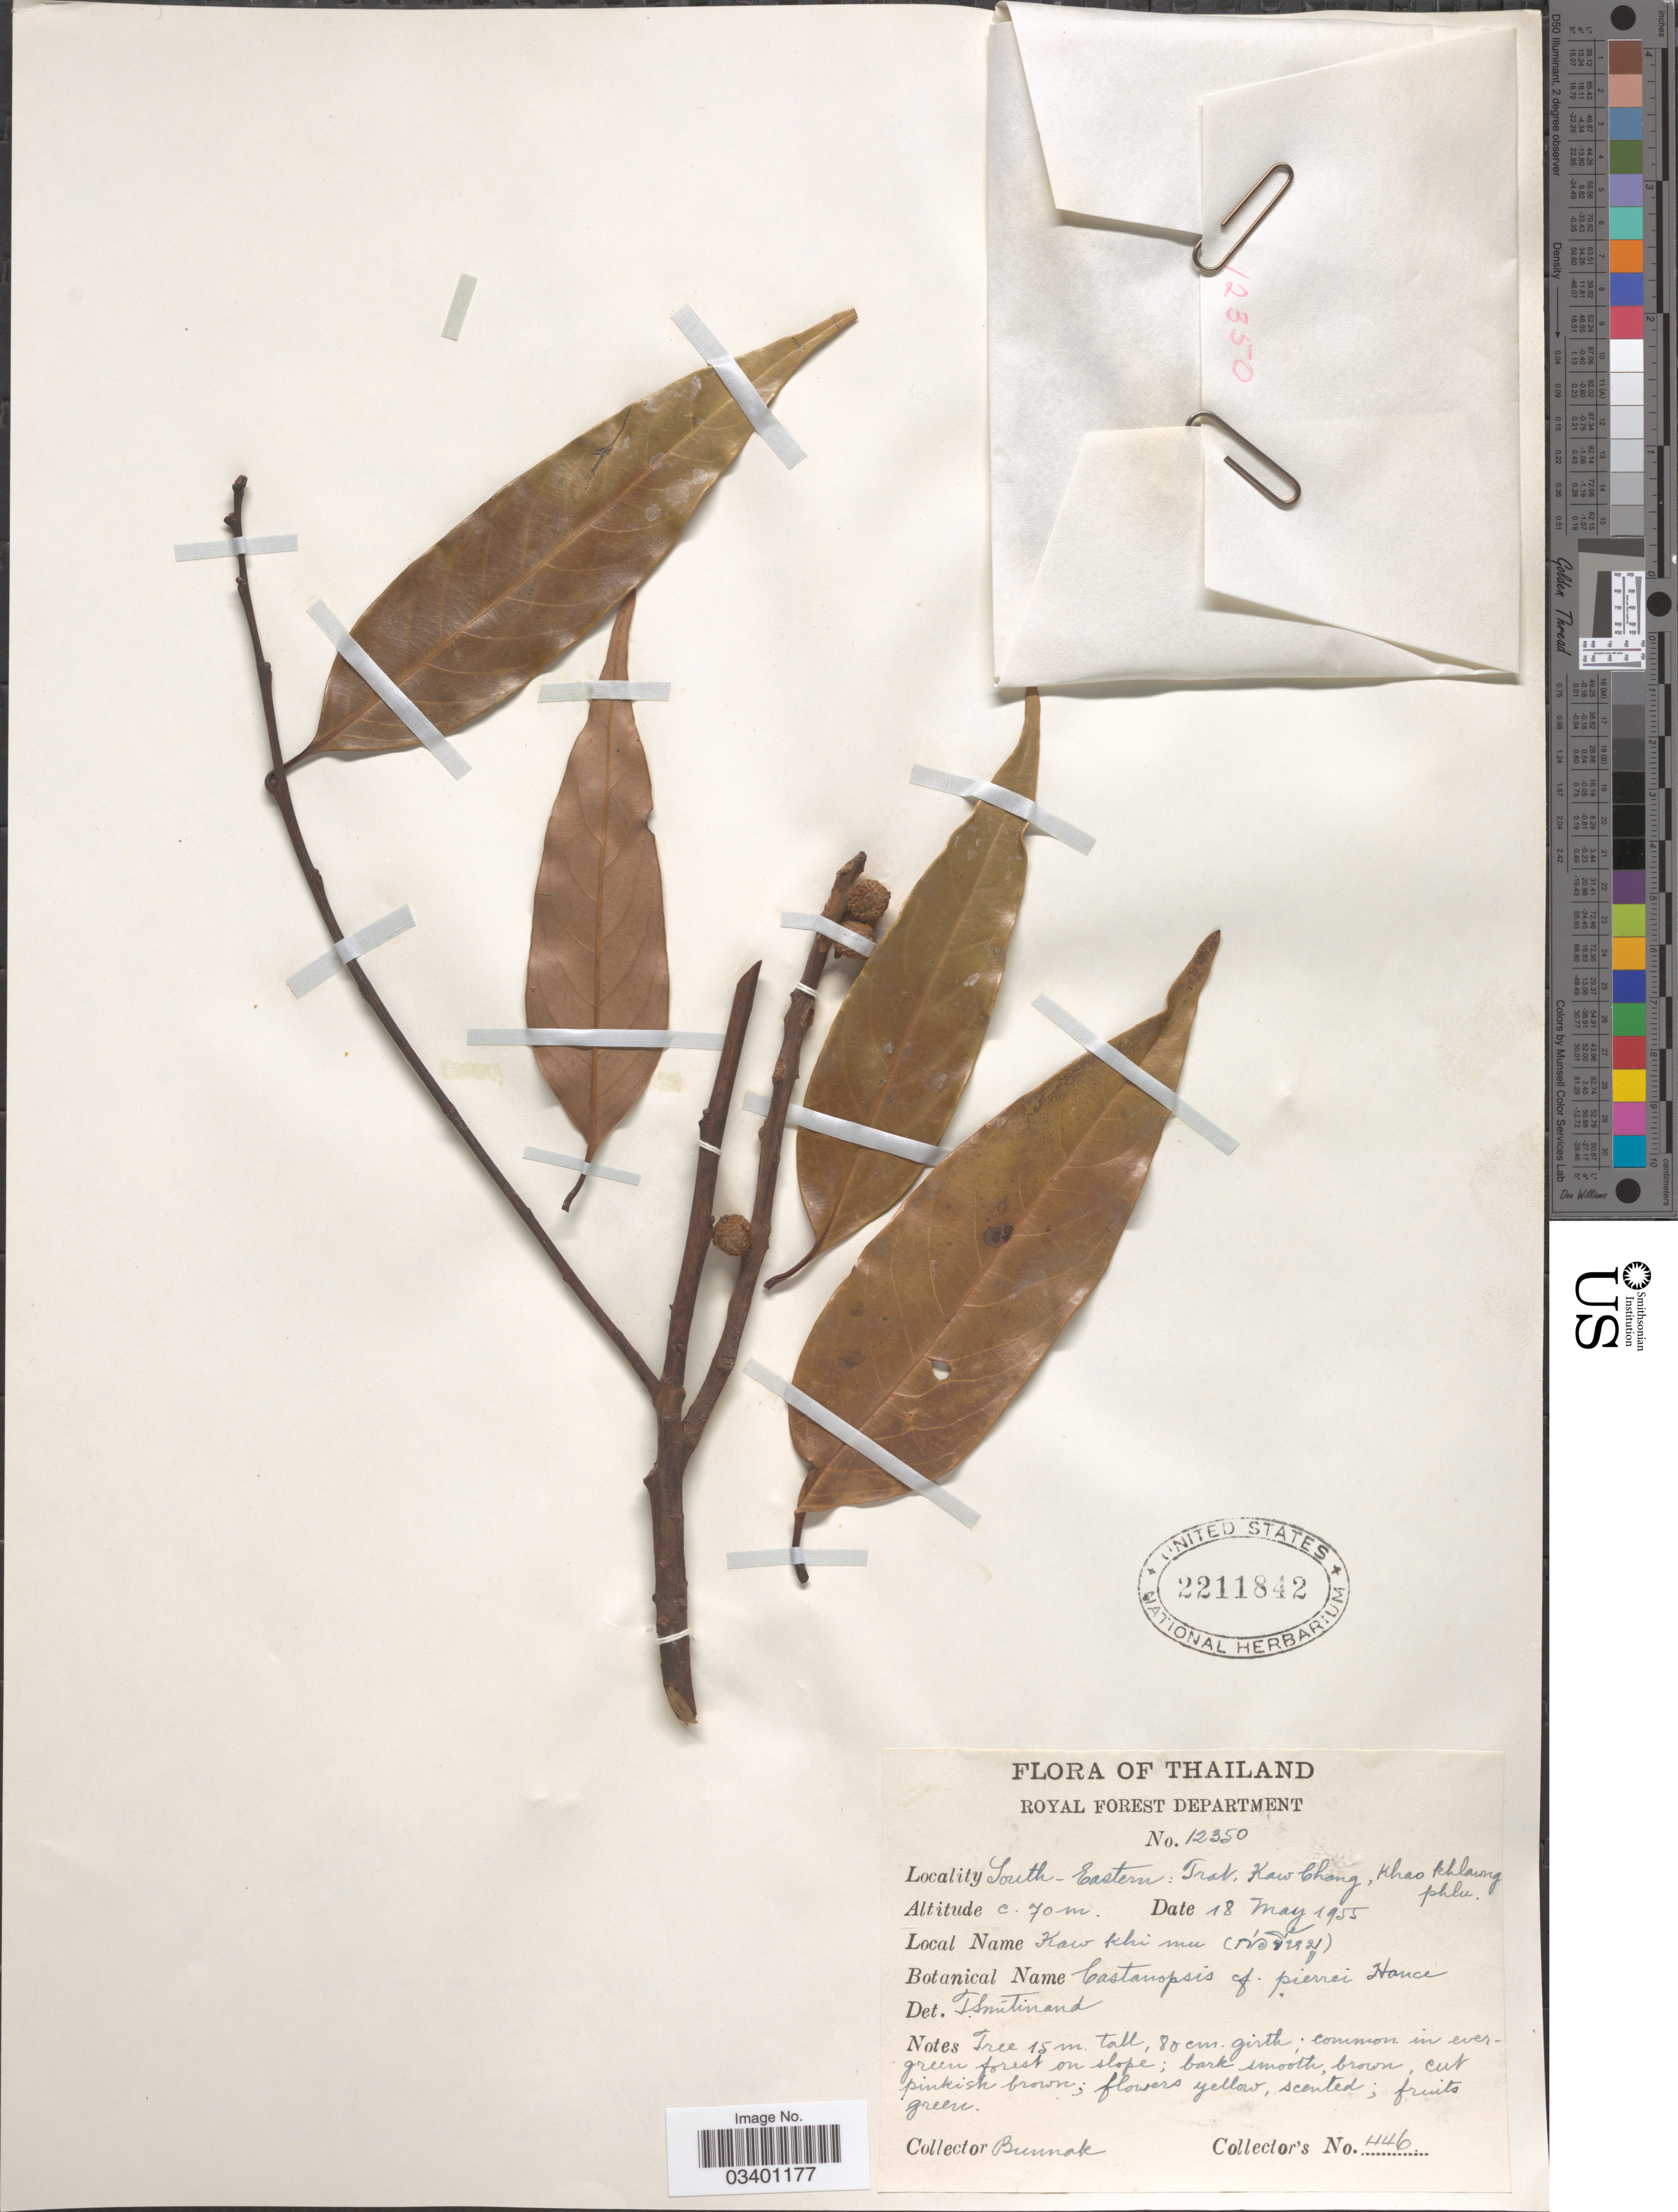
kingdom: Plantae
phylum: Tracheophyta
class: Magnoliopsida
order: Fagales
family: Fagaceae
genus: Castanopsis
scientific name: Castanopsis pierrei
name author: Hance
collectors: -. Bunnak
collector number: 446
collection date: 1955-05-18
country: Thailand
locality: South-Eastern: Trat. Kaw Chang, Khao Khlawng phlu.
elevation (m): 70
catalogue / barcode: US 2211842